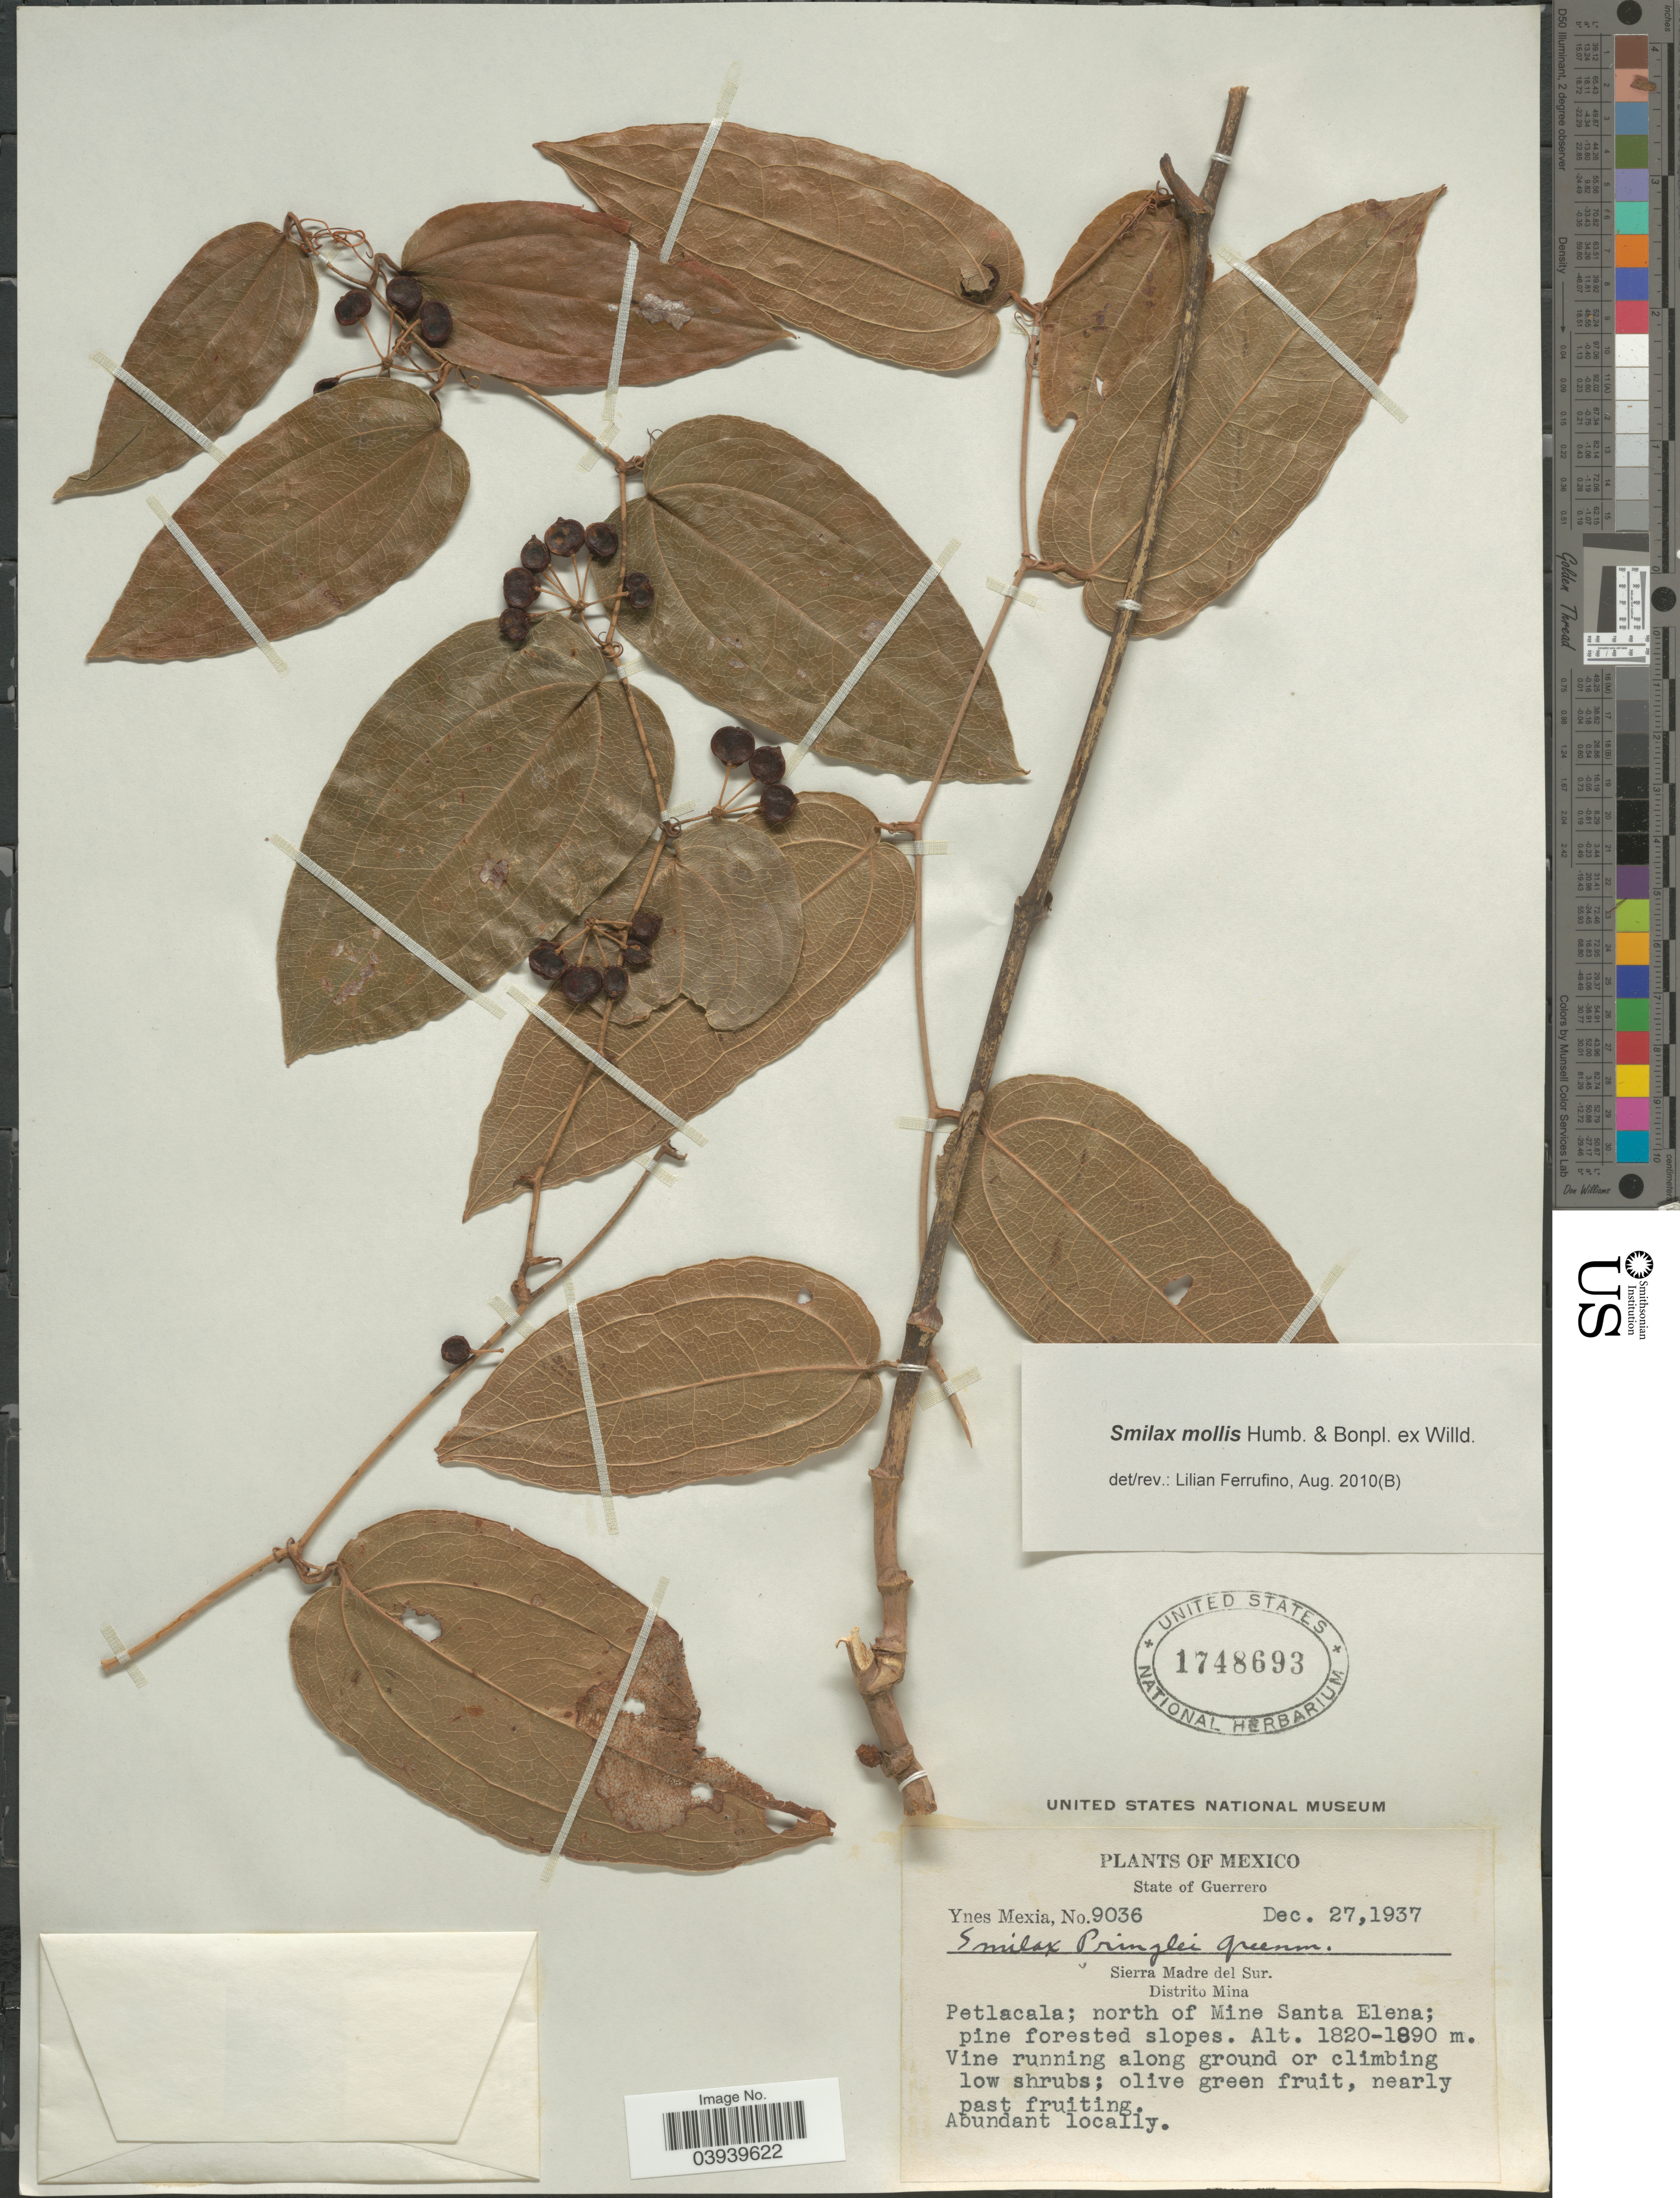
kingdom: Plantae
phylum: Tracheophyta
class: Liliopsida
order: Liliales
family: Smilacaceae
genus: Smilax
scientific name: Smilax mollis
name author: Humb. & Bonpl. ex Willd.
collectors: Y. Mexia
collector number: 9036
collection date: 1937-12-27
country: Mexico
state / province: Guerrero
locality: Sierra Madre del Sur. Distrito Mina. Petlacala; north of Mine Santa Elena.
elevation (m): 1820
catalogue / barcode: US 1748693